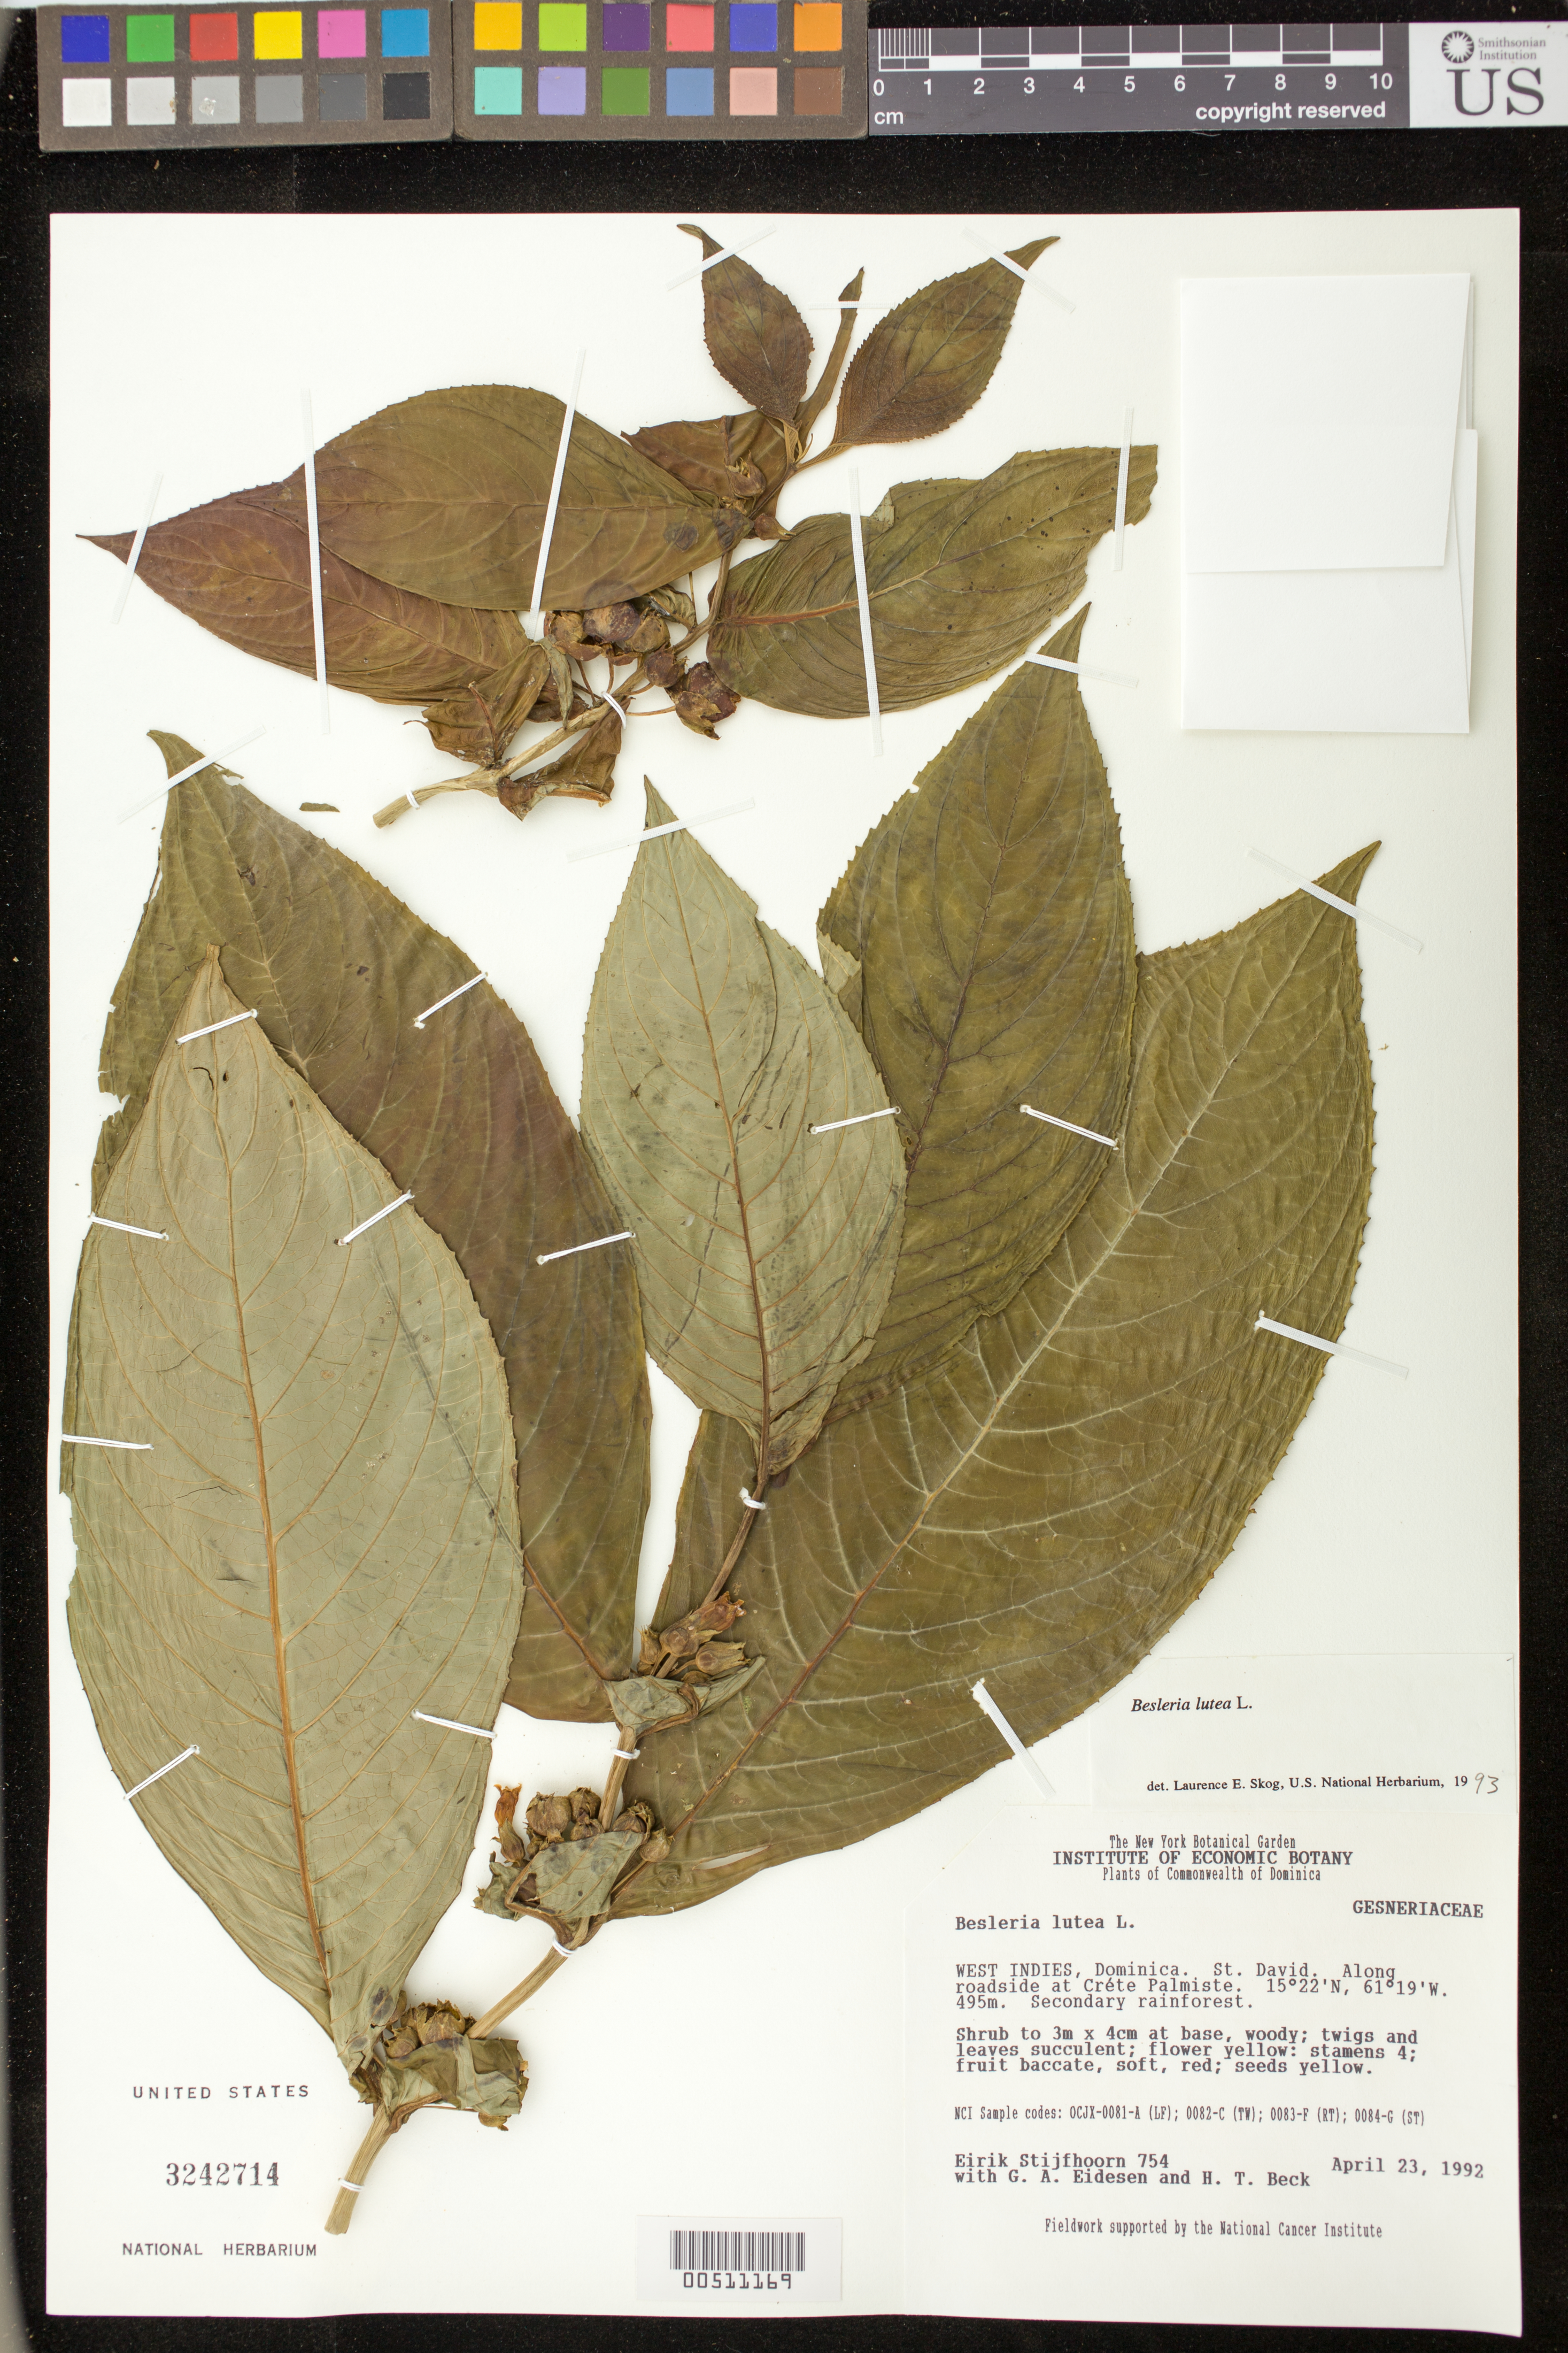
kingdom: Plantae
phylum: Tracheophyta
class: Magnoliopsida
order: Lamiales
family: Gesneriaceae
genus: Besleria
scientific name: Besleria lutea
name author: L.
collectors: E. Stijfhoorn, G. Eidesen & H. T. Beck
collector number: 754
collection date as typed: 23 Apr 1992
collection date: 1992-04-23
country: Dominica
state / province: St. David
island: Dominica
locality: Crete Palmiste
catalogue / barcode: US 3242714